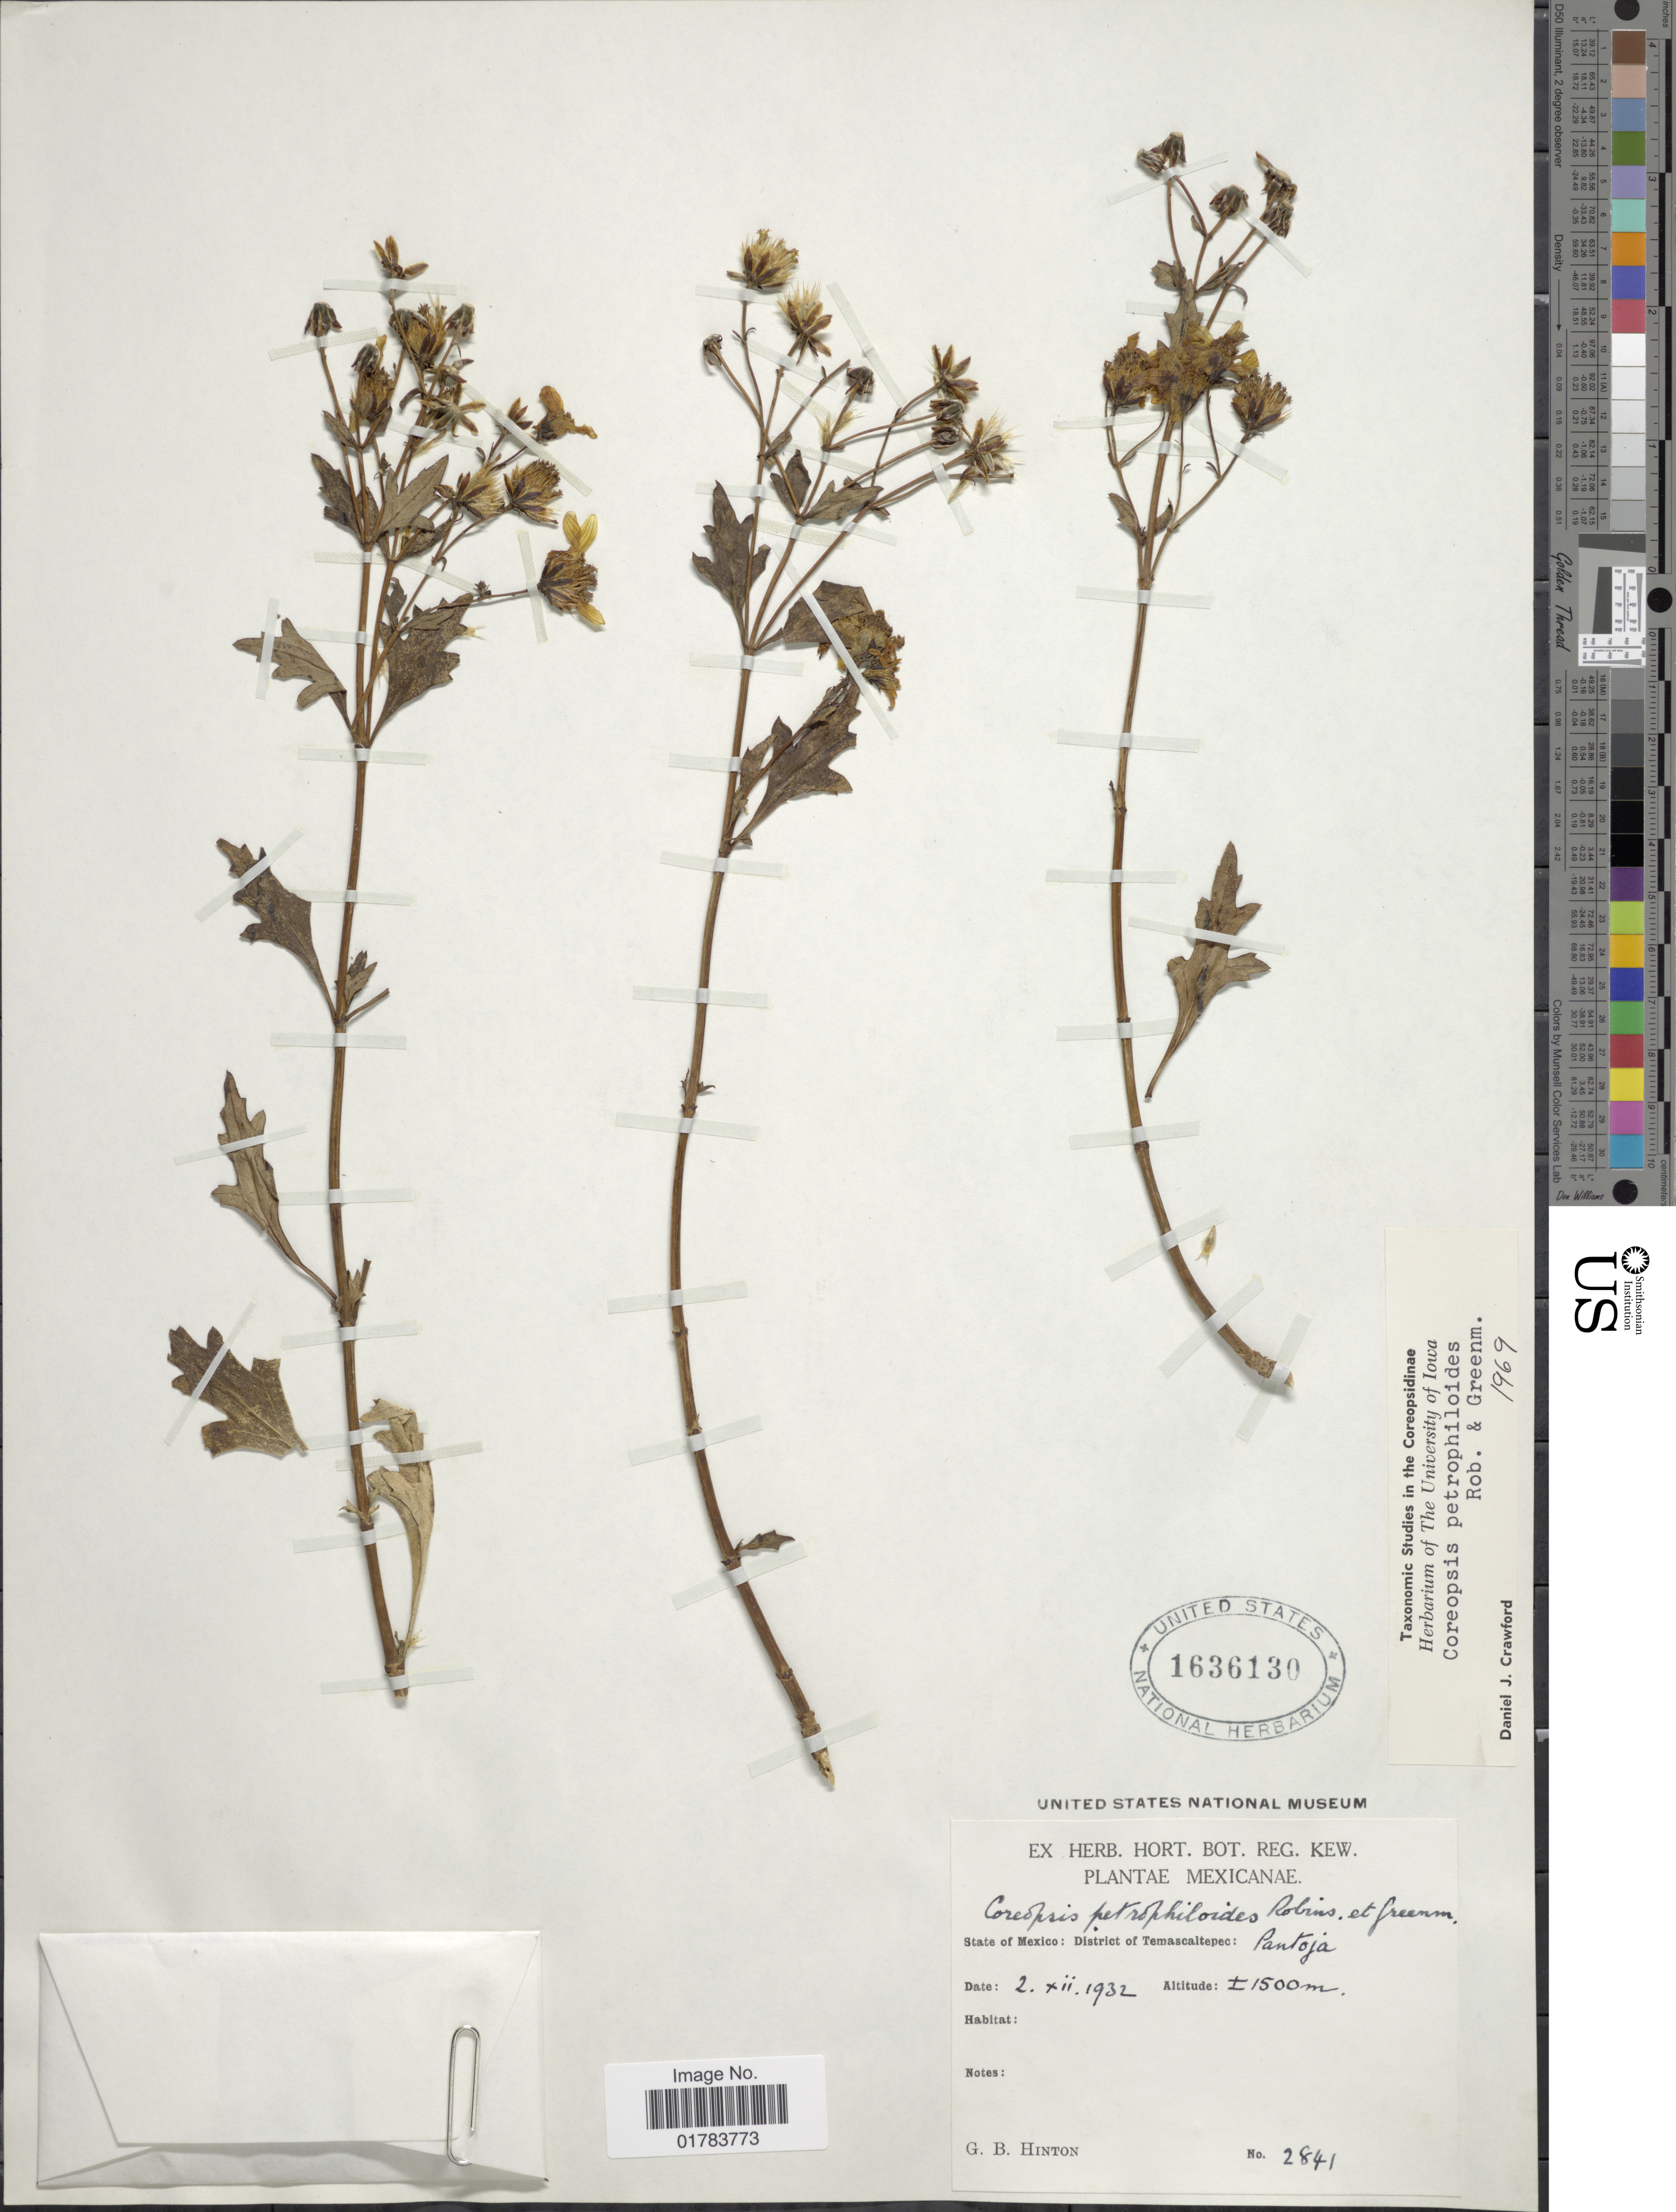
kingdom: Plantae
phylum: Tracheophyta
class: Magnoliopsida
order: Asterales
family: Asteraceae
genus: Coreopsis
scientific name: Coreopsis petrophiloides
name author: B.L. Rob. & Greenm.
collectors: G. B. Hinton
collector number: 2841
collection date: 1932-12-02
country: Mexico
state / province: México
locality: District of Temascaltepec: Pantoja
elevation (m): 1500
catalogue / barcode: US 1636130